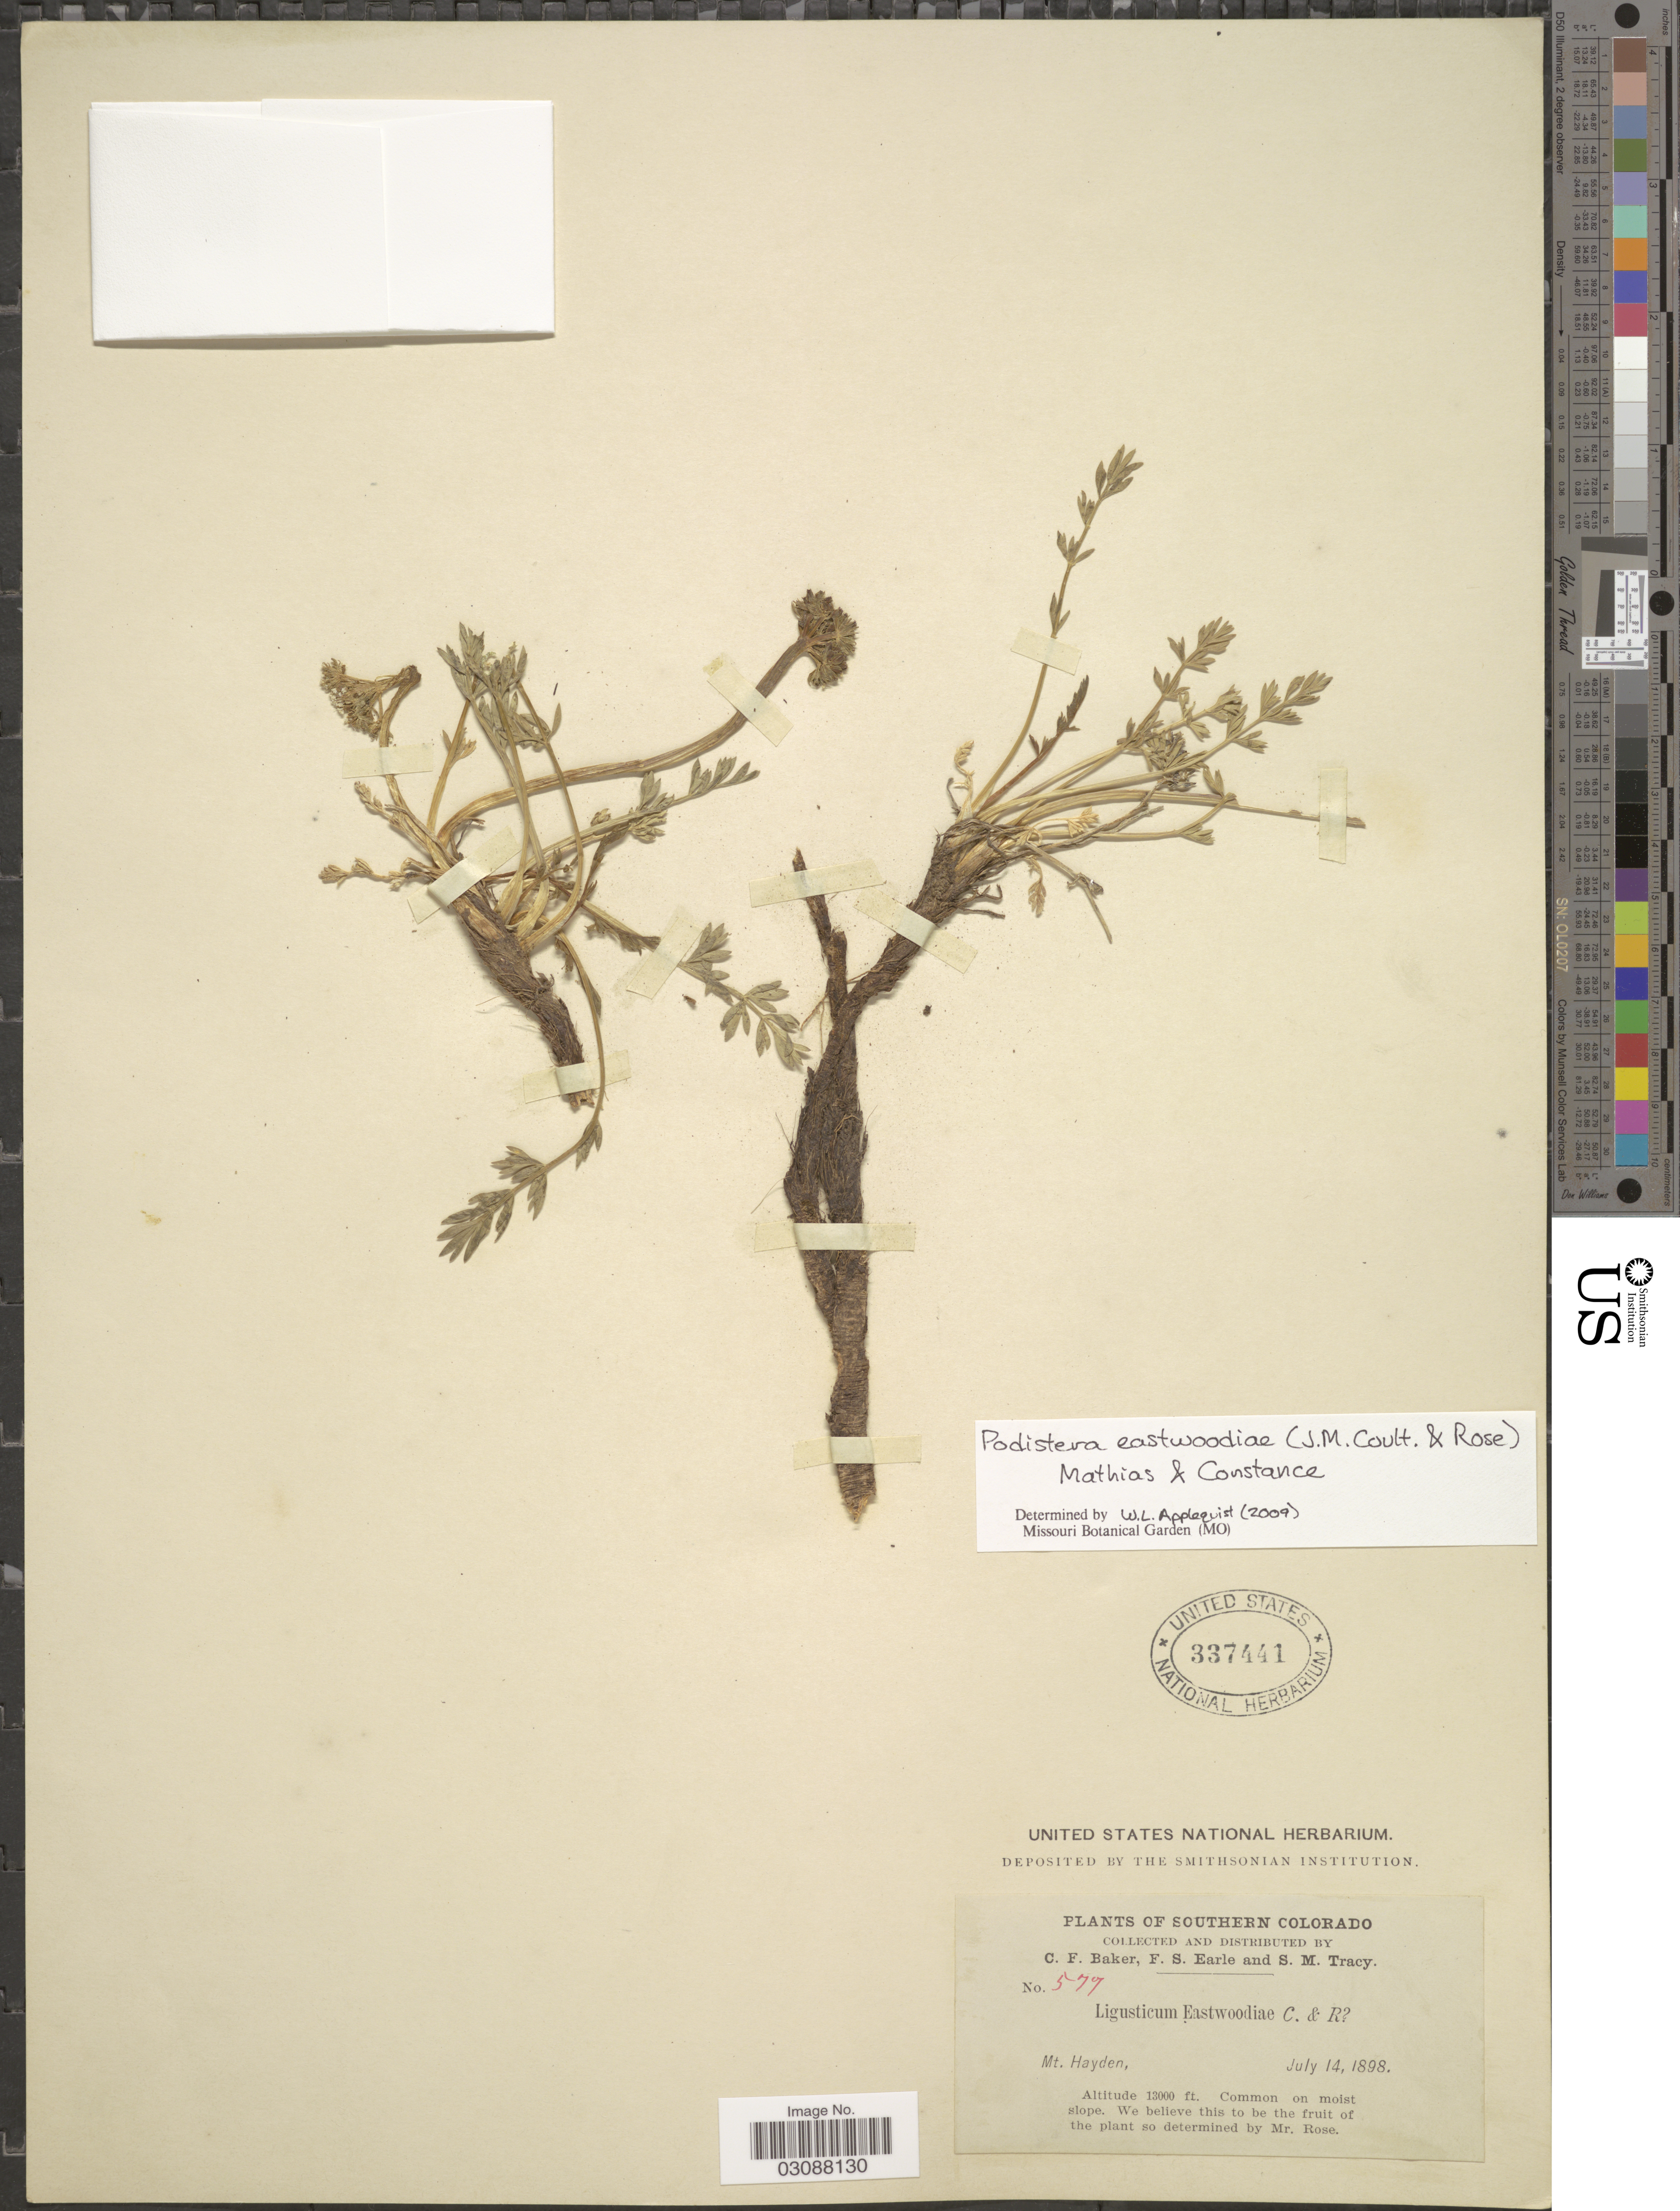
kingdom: Plantae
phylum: Tracheophyta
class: Magnoliopsida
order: Apiales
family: Apiaceae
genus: Podistera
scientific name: Podistera eastwoodiae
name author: (J.M. Coult. & Rose) Mathias & Constance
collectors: C. F. Baker, F. S. Earle & S. M. Tracy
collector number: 577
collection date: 1898-07-14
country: United States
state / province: Colorado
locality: Southern Colorado. Mt. Hayden.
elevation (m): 3962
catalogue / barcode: US 337441